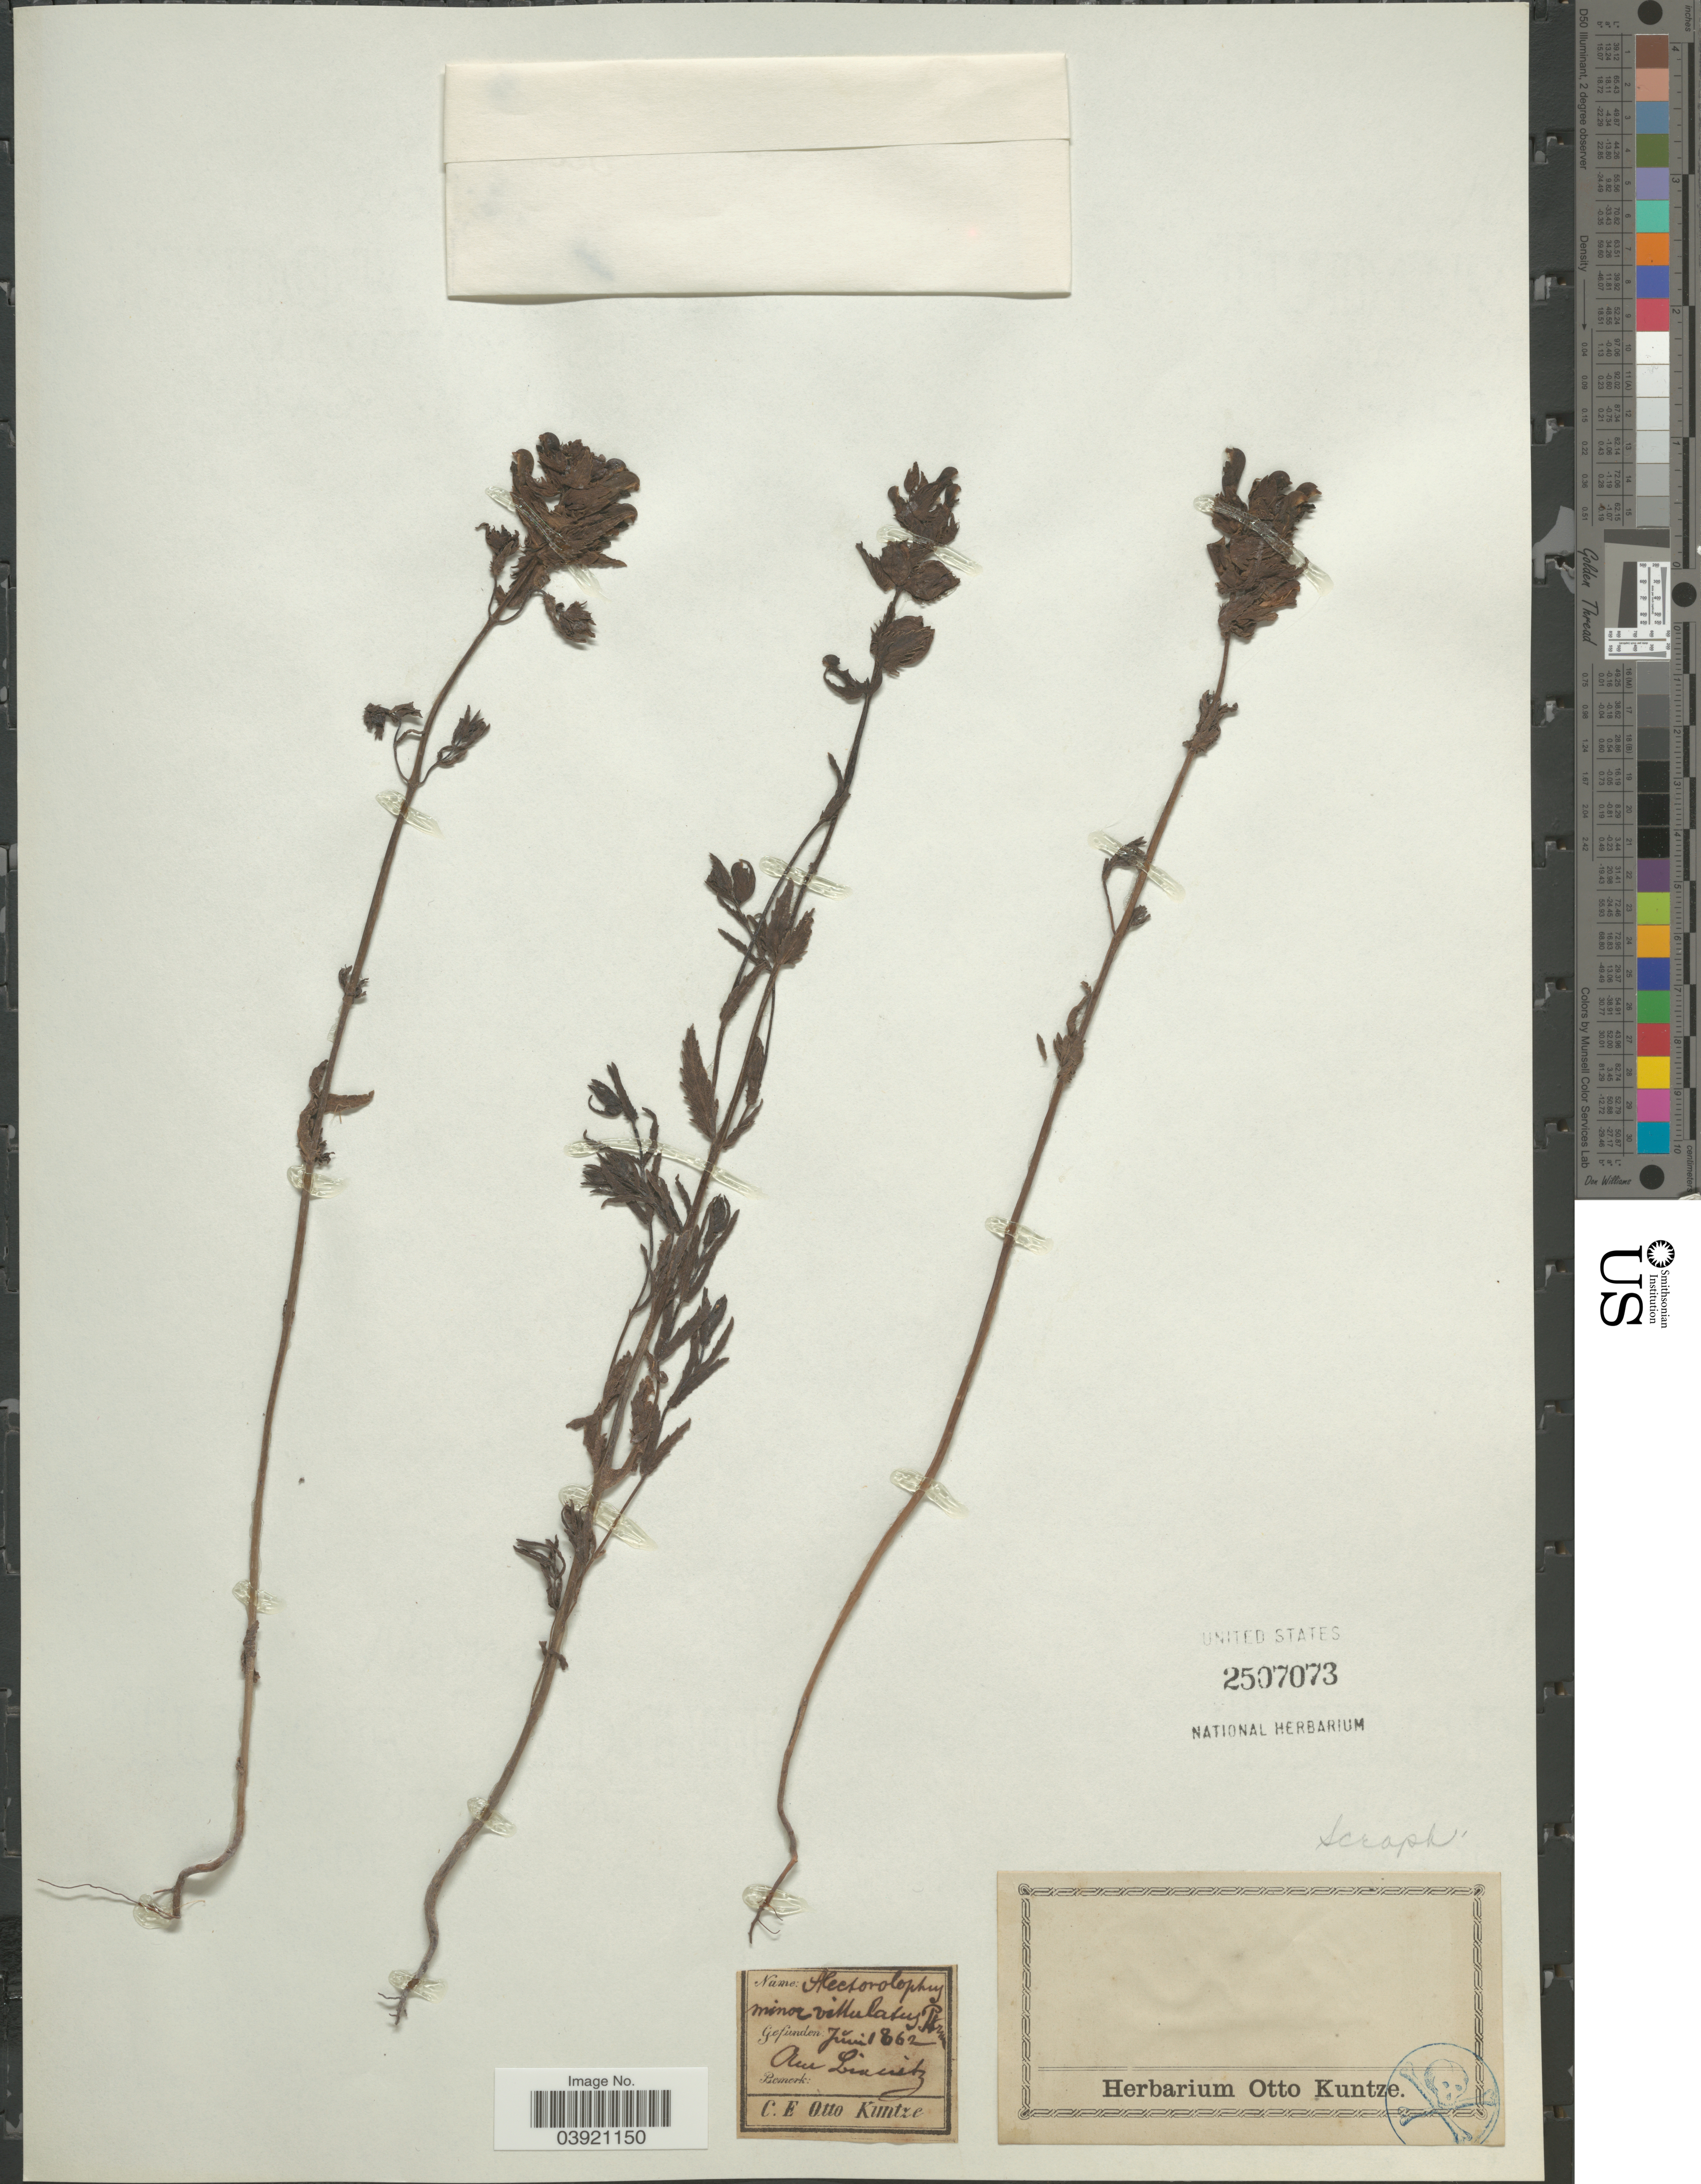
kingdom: Plantae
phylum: Tracheophyta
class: Magnoliopsida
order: Lamiales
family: Orobanchaceae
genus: Rhinanthus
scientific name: Rhinanthus minor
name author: L.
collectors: C.E.O. Kuntze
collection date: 1862-06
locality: Am [interpreted] Lincistz. [interpreted].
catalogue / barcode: US 2507073